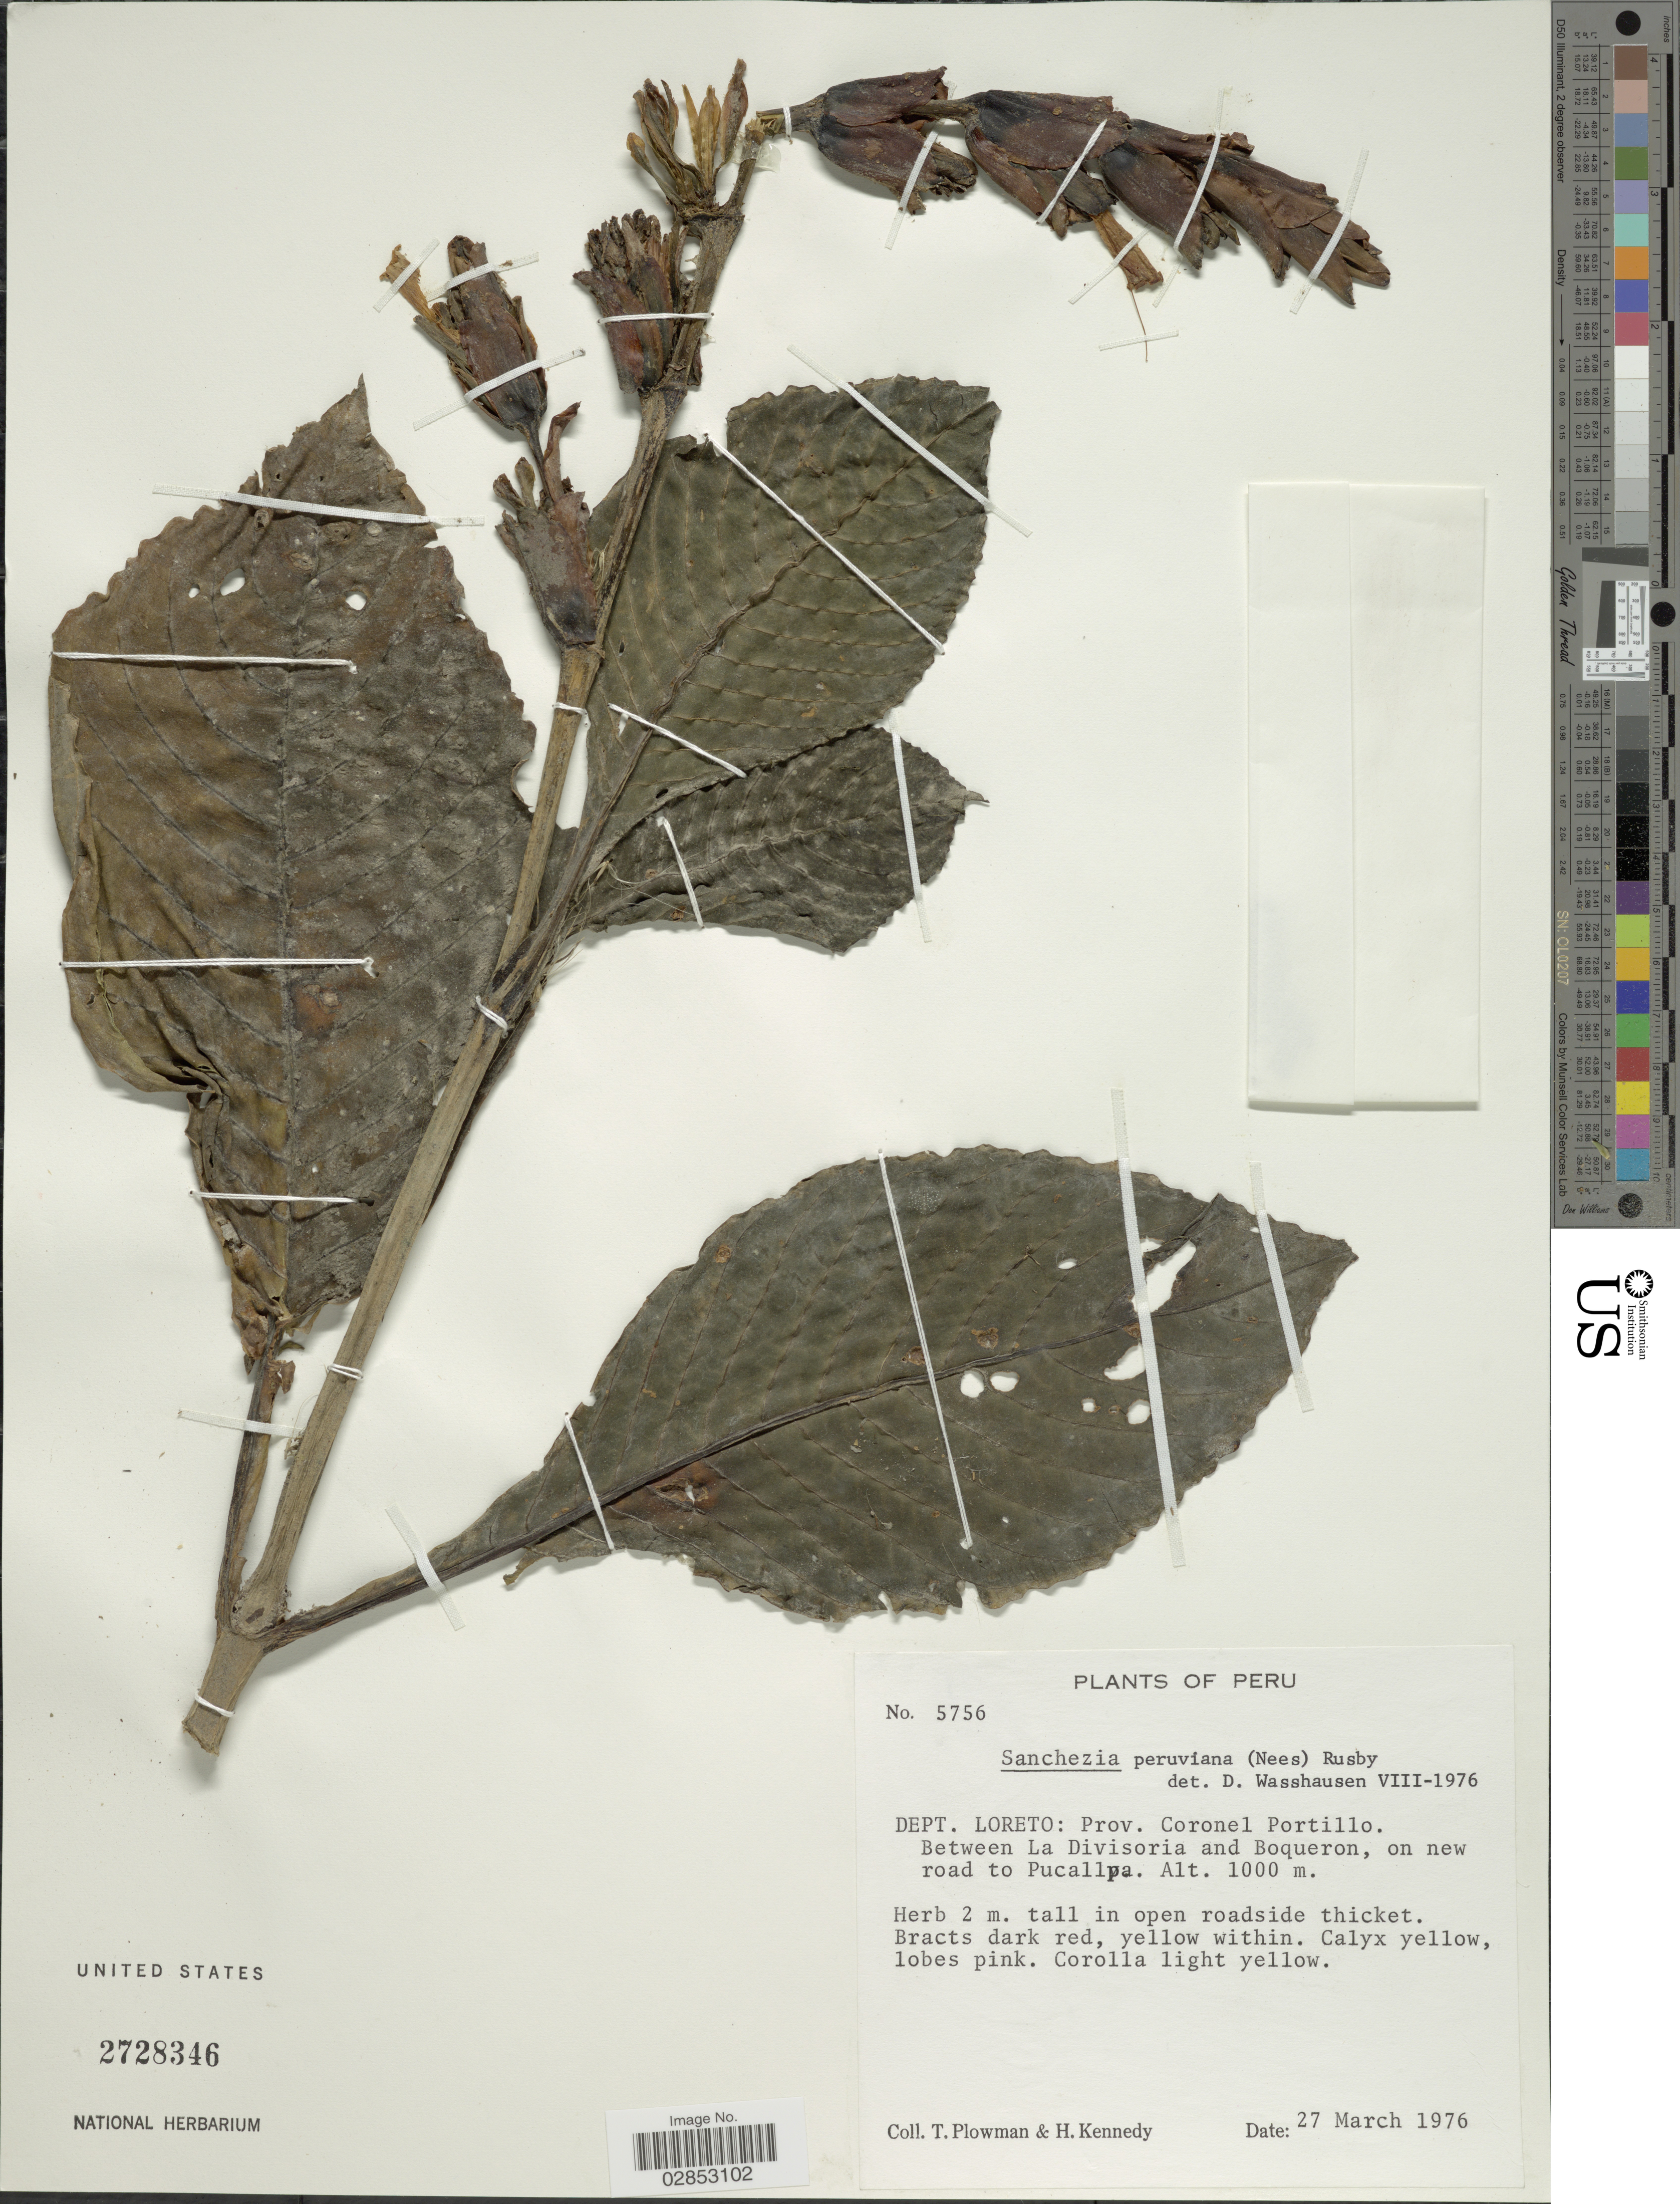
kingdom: Plantae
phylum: Tracheophyta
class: Magnoliopsida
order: Lamiales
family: Acanthaceae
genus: Sanchezia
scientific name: Sanchezia oblonga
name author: Ruiz & Pav.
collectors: T. Plowman & H. Kennedy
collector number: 5756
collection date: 1976-03-27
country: Peru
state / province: Loreto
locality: Dept. Loreto: Prov. Coronel Portillo. Between La Divisoria and Boqueron, on new road to Pucallpa.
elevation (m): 1000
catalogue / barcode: US 2728346